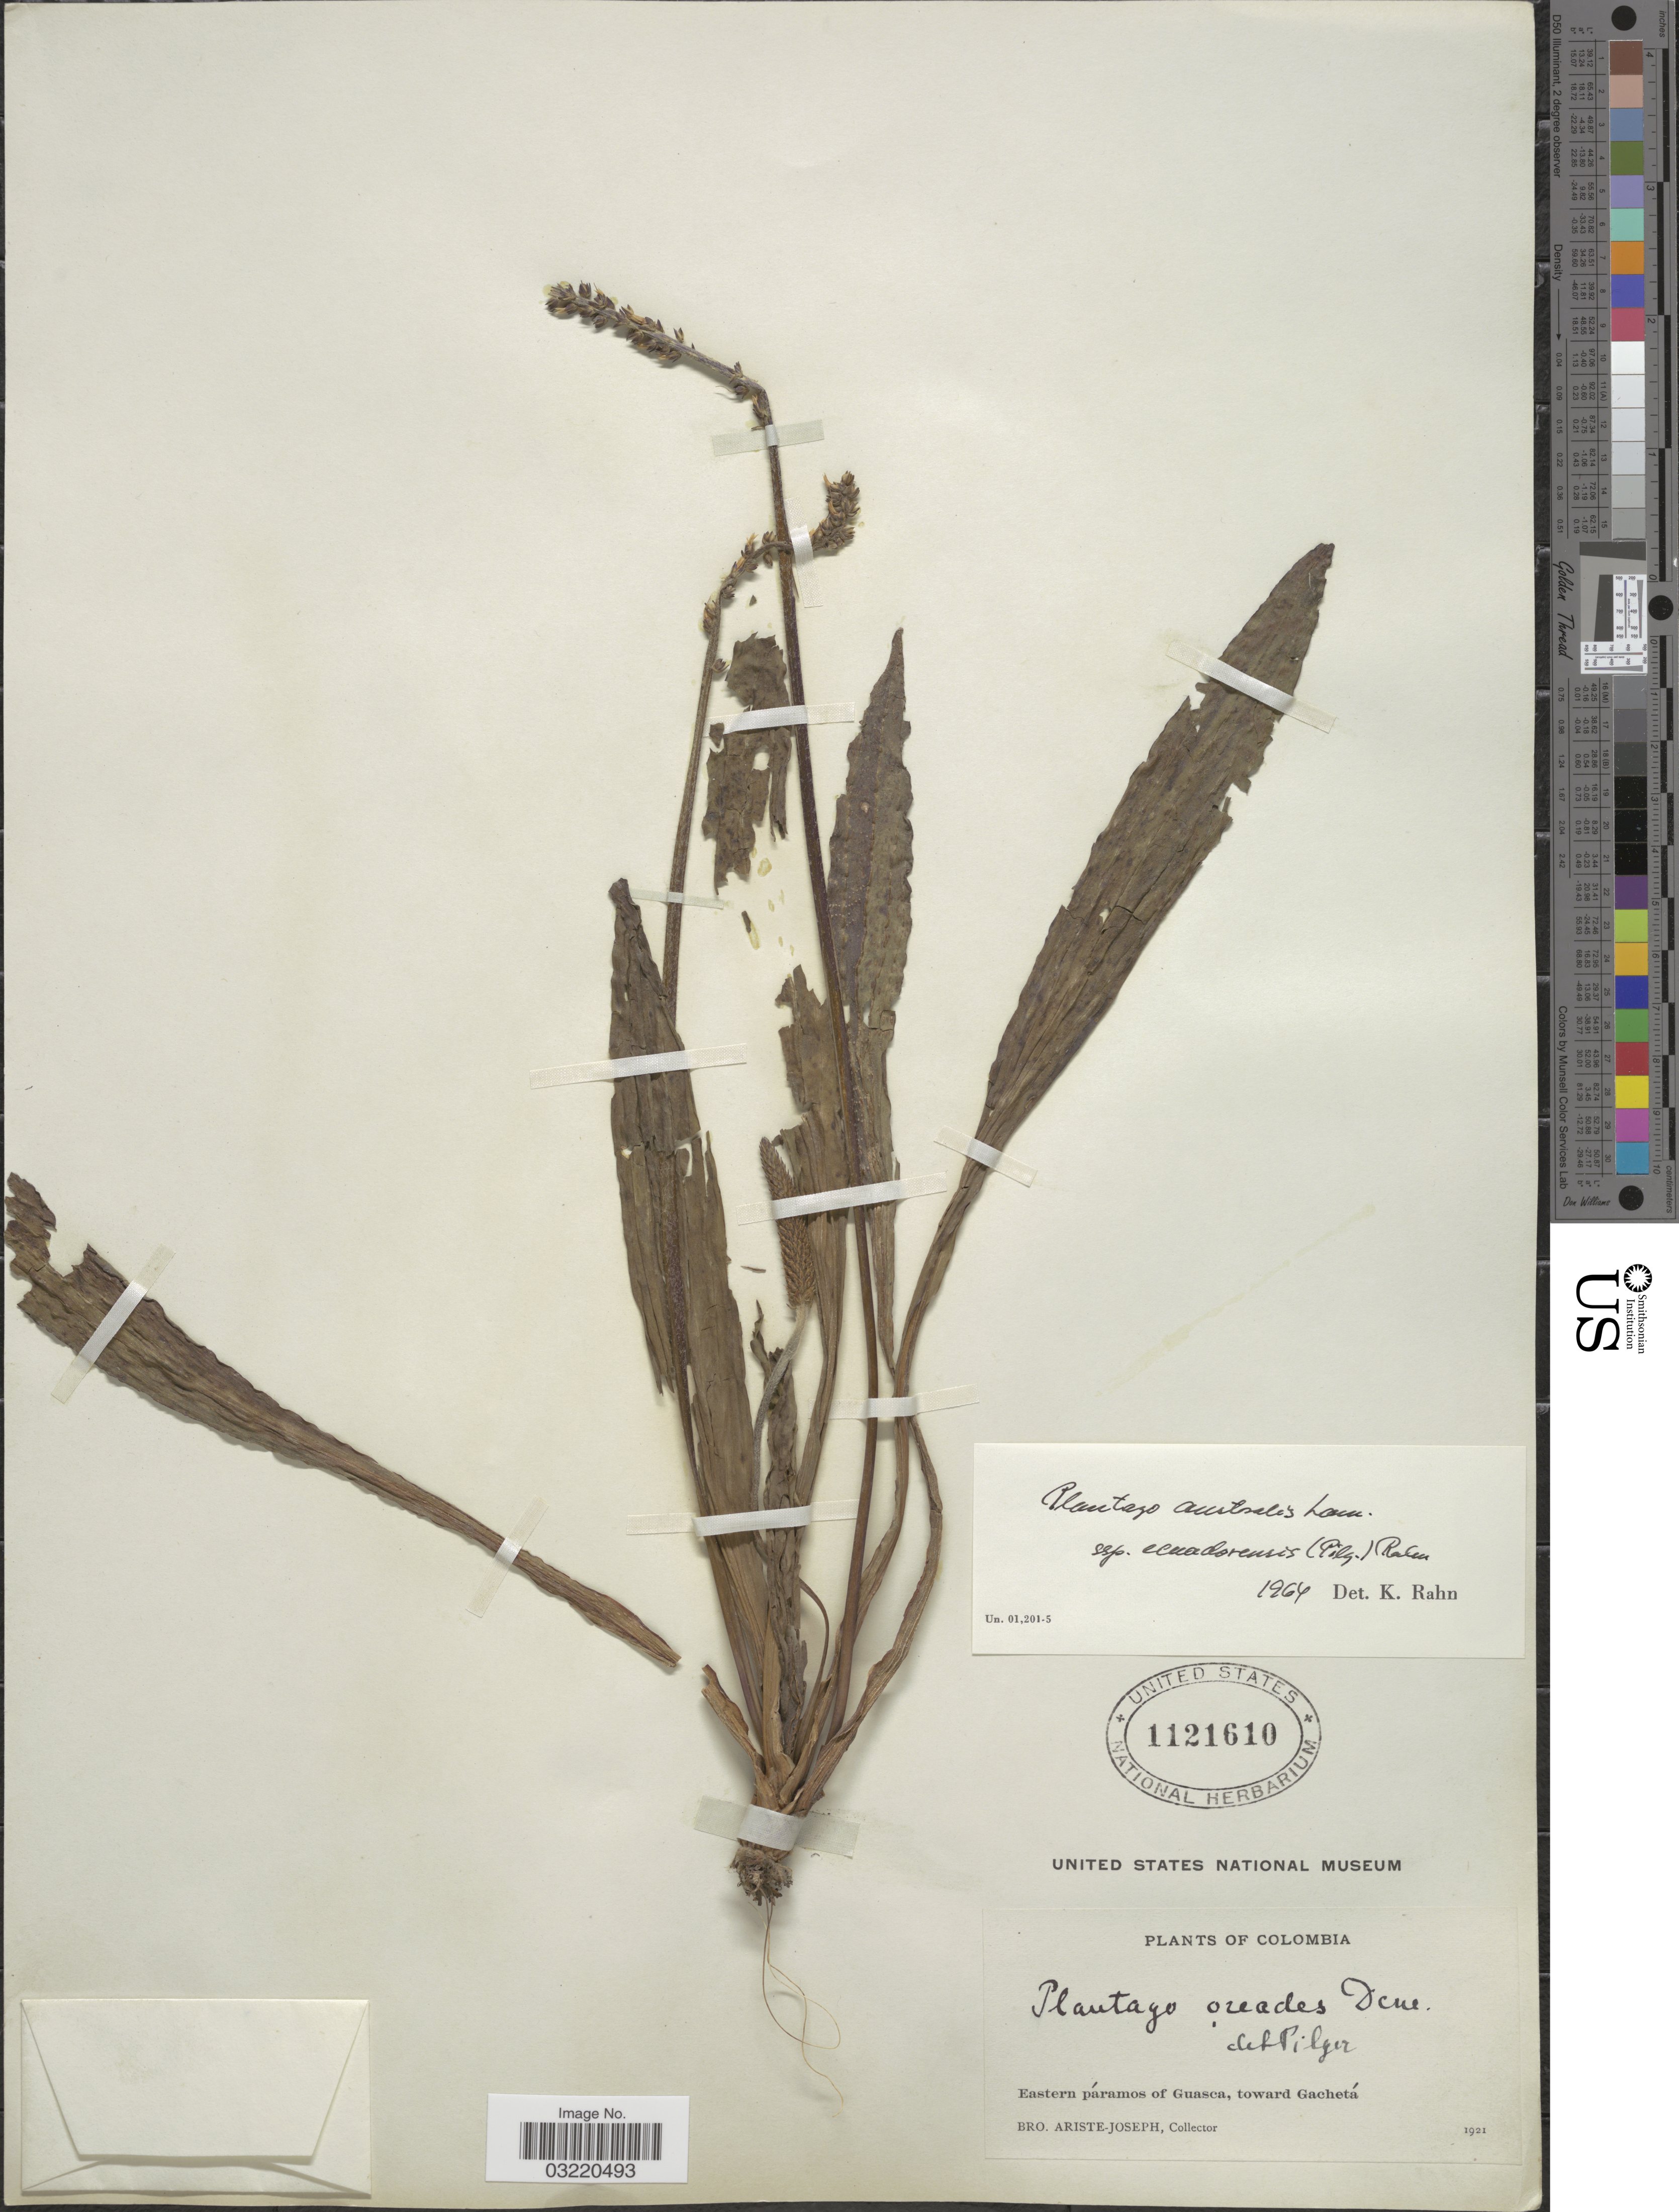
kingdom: Plantae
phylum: Tracheophyta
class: Magnoliopsida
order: Lamiales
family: Plantaginaceae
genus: Plantago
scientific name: Plantago australis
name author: Lam.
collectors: Bro. Ariste-Joseph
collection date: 1921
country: Colombia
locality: Eastern páramos of Guasca, toward Gachetá.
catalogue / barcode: US 1121610